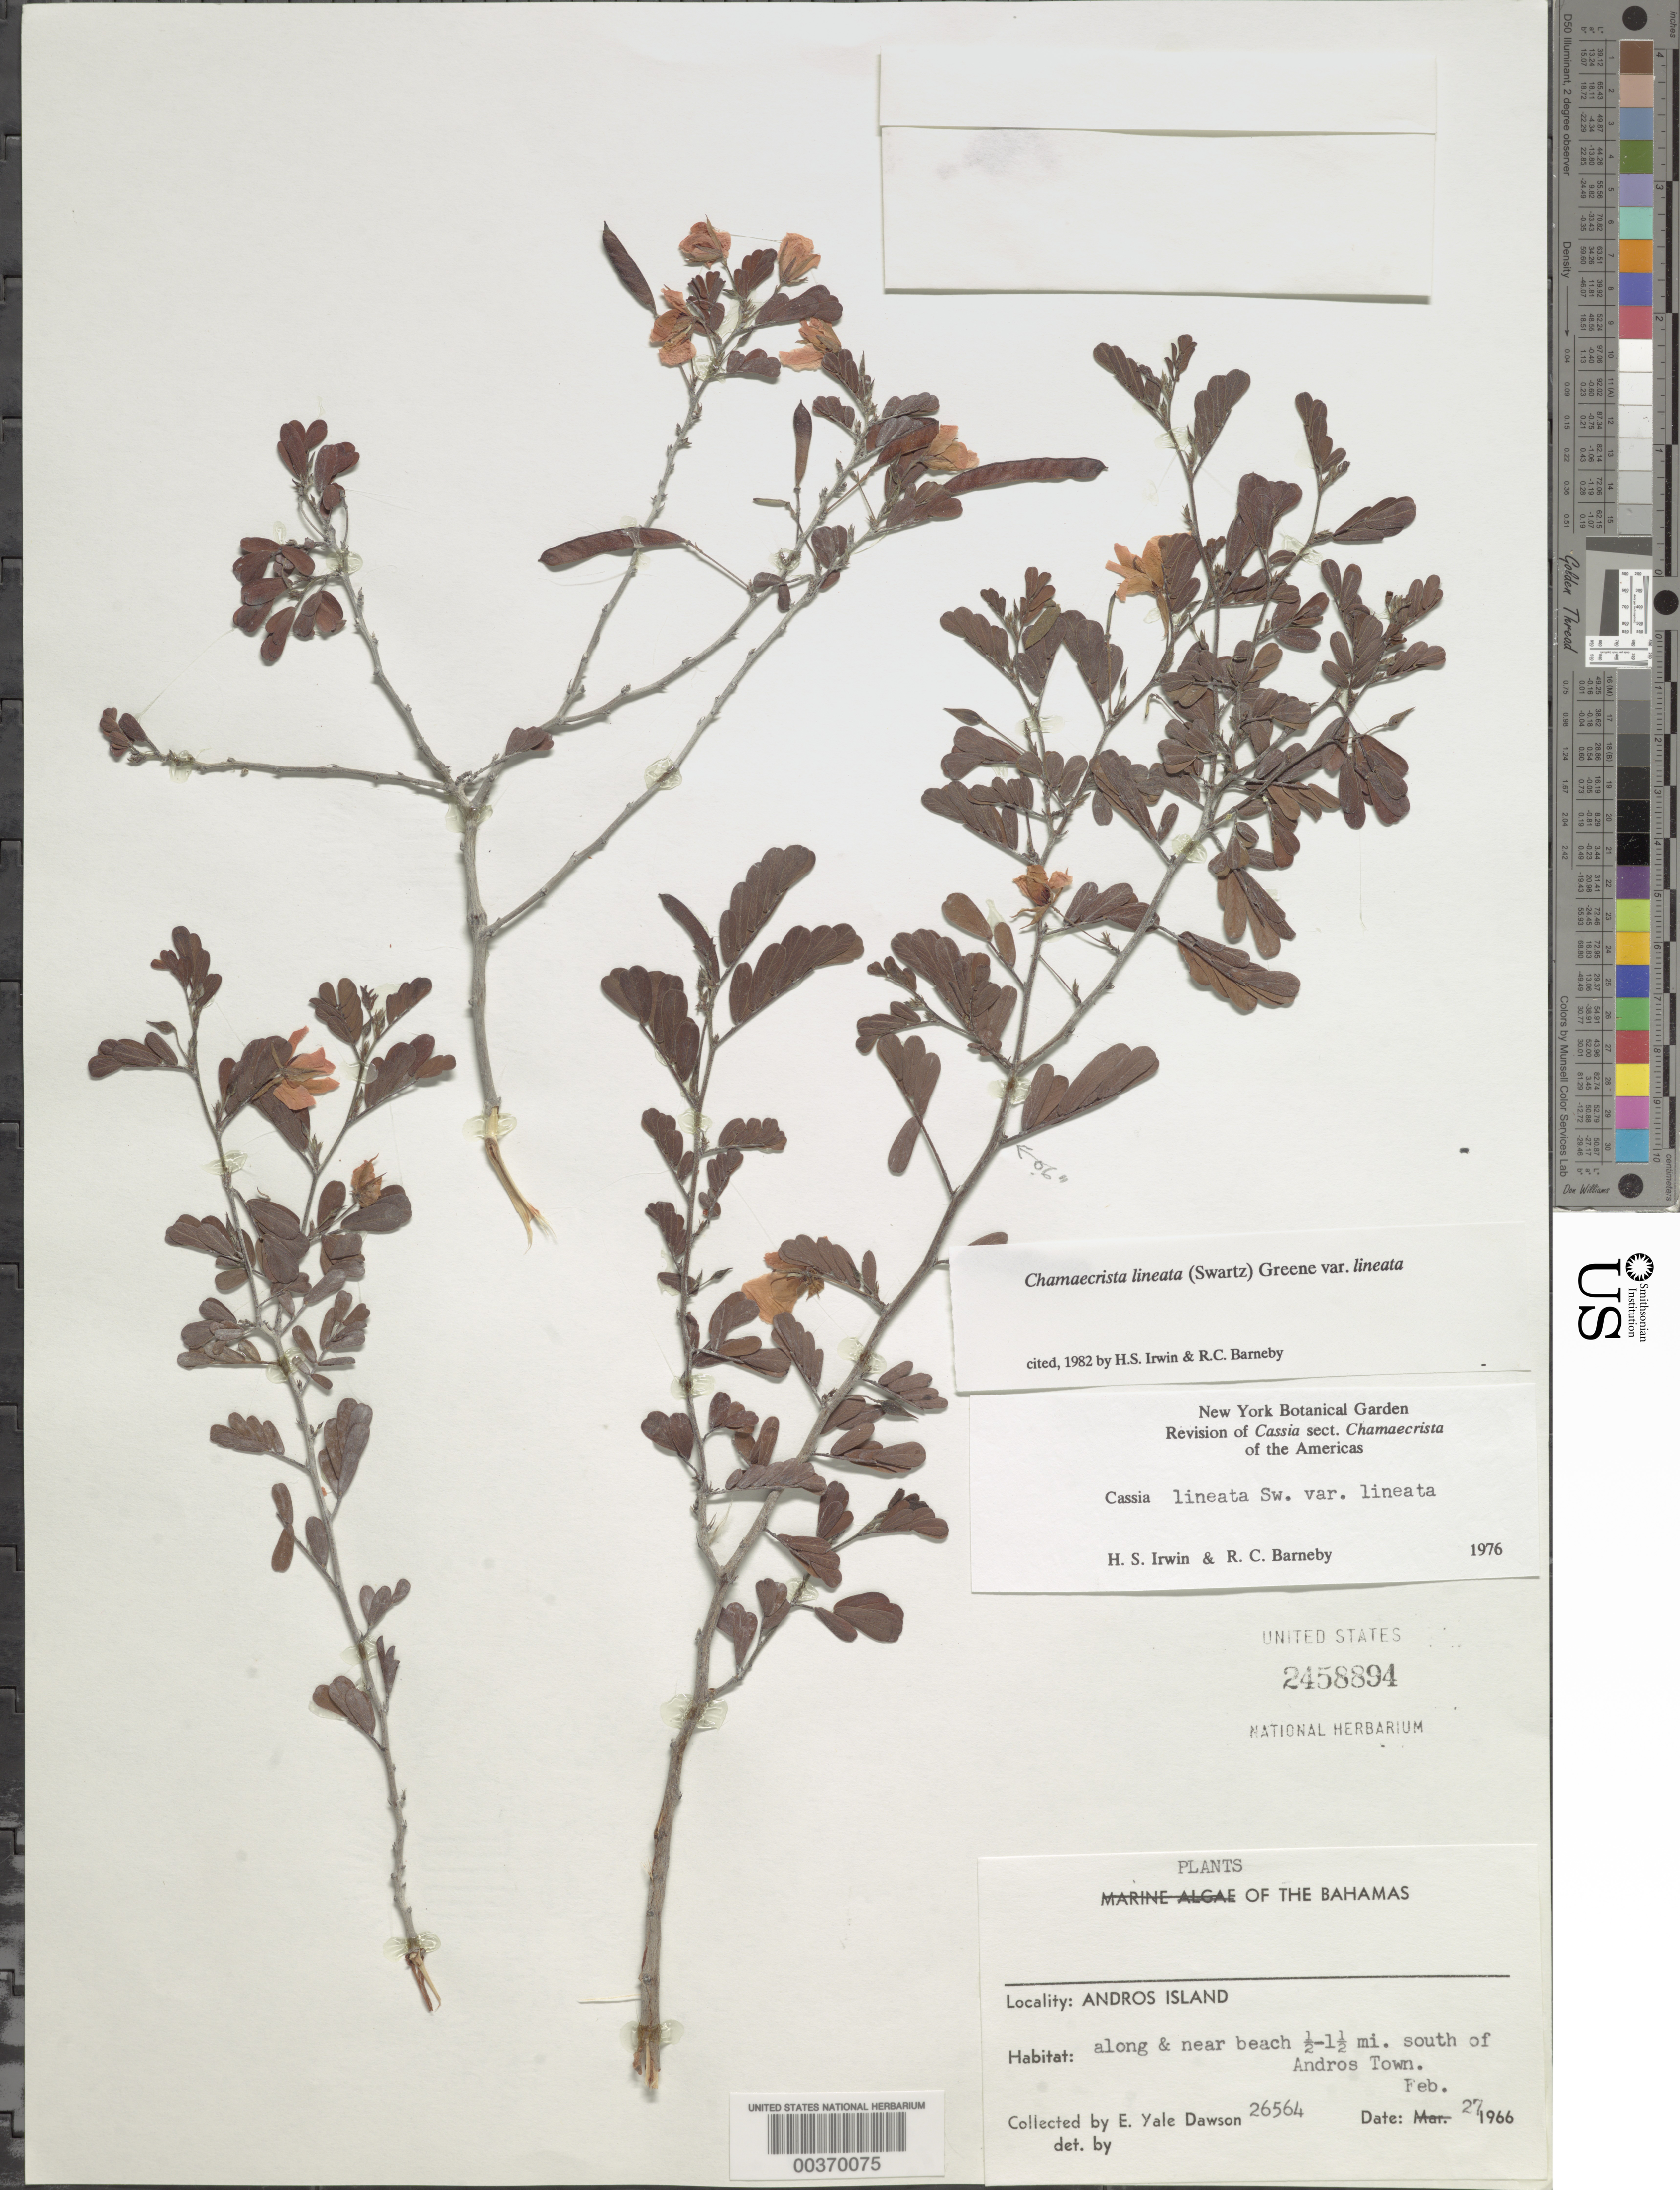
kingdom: Plantae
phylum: Tracheophyta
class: Magnoliopsida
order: Fabales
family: Fabaceae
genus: Chamaecrista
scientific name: Chamaecrista lineata var. lineata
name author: (Sw.) Greene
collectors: E. Y. Dawson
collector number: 26564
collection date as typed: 27 Feb 1966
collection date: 1966-02-27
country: Bahamas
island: Andros Island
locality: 0.5-1.5 mi s of andros town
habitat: Along and near beach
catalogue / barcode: US 2458894